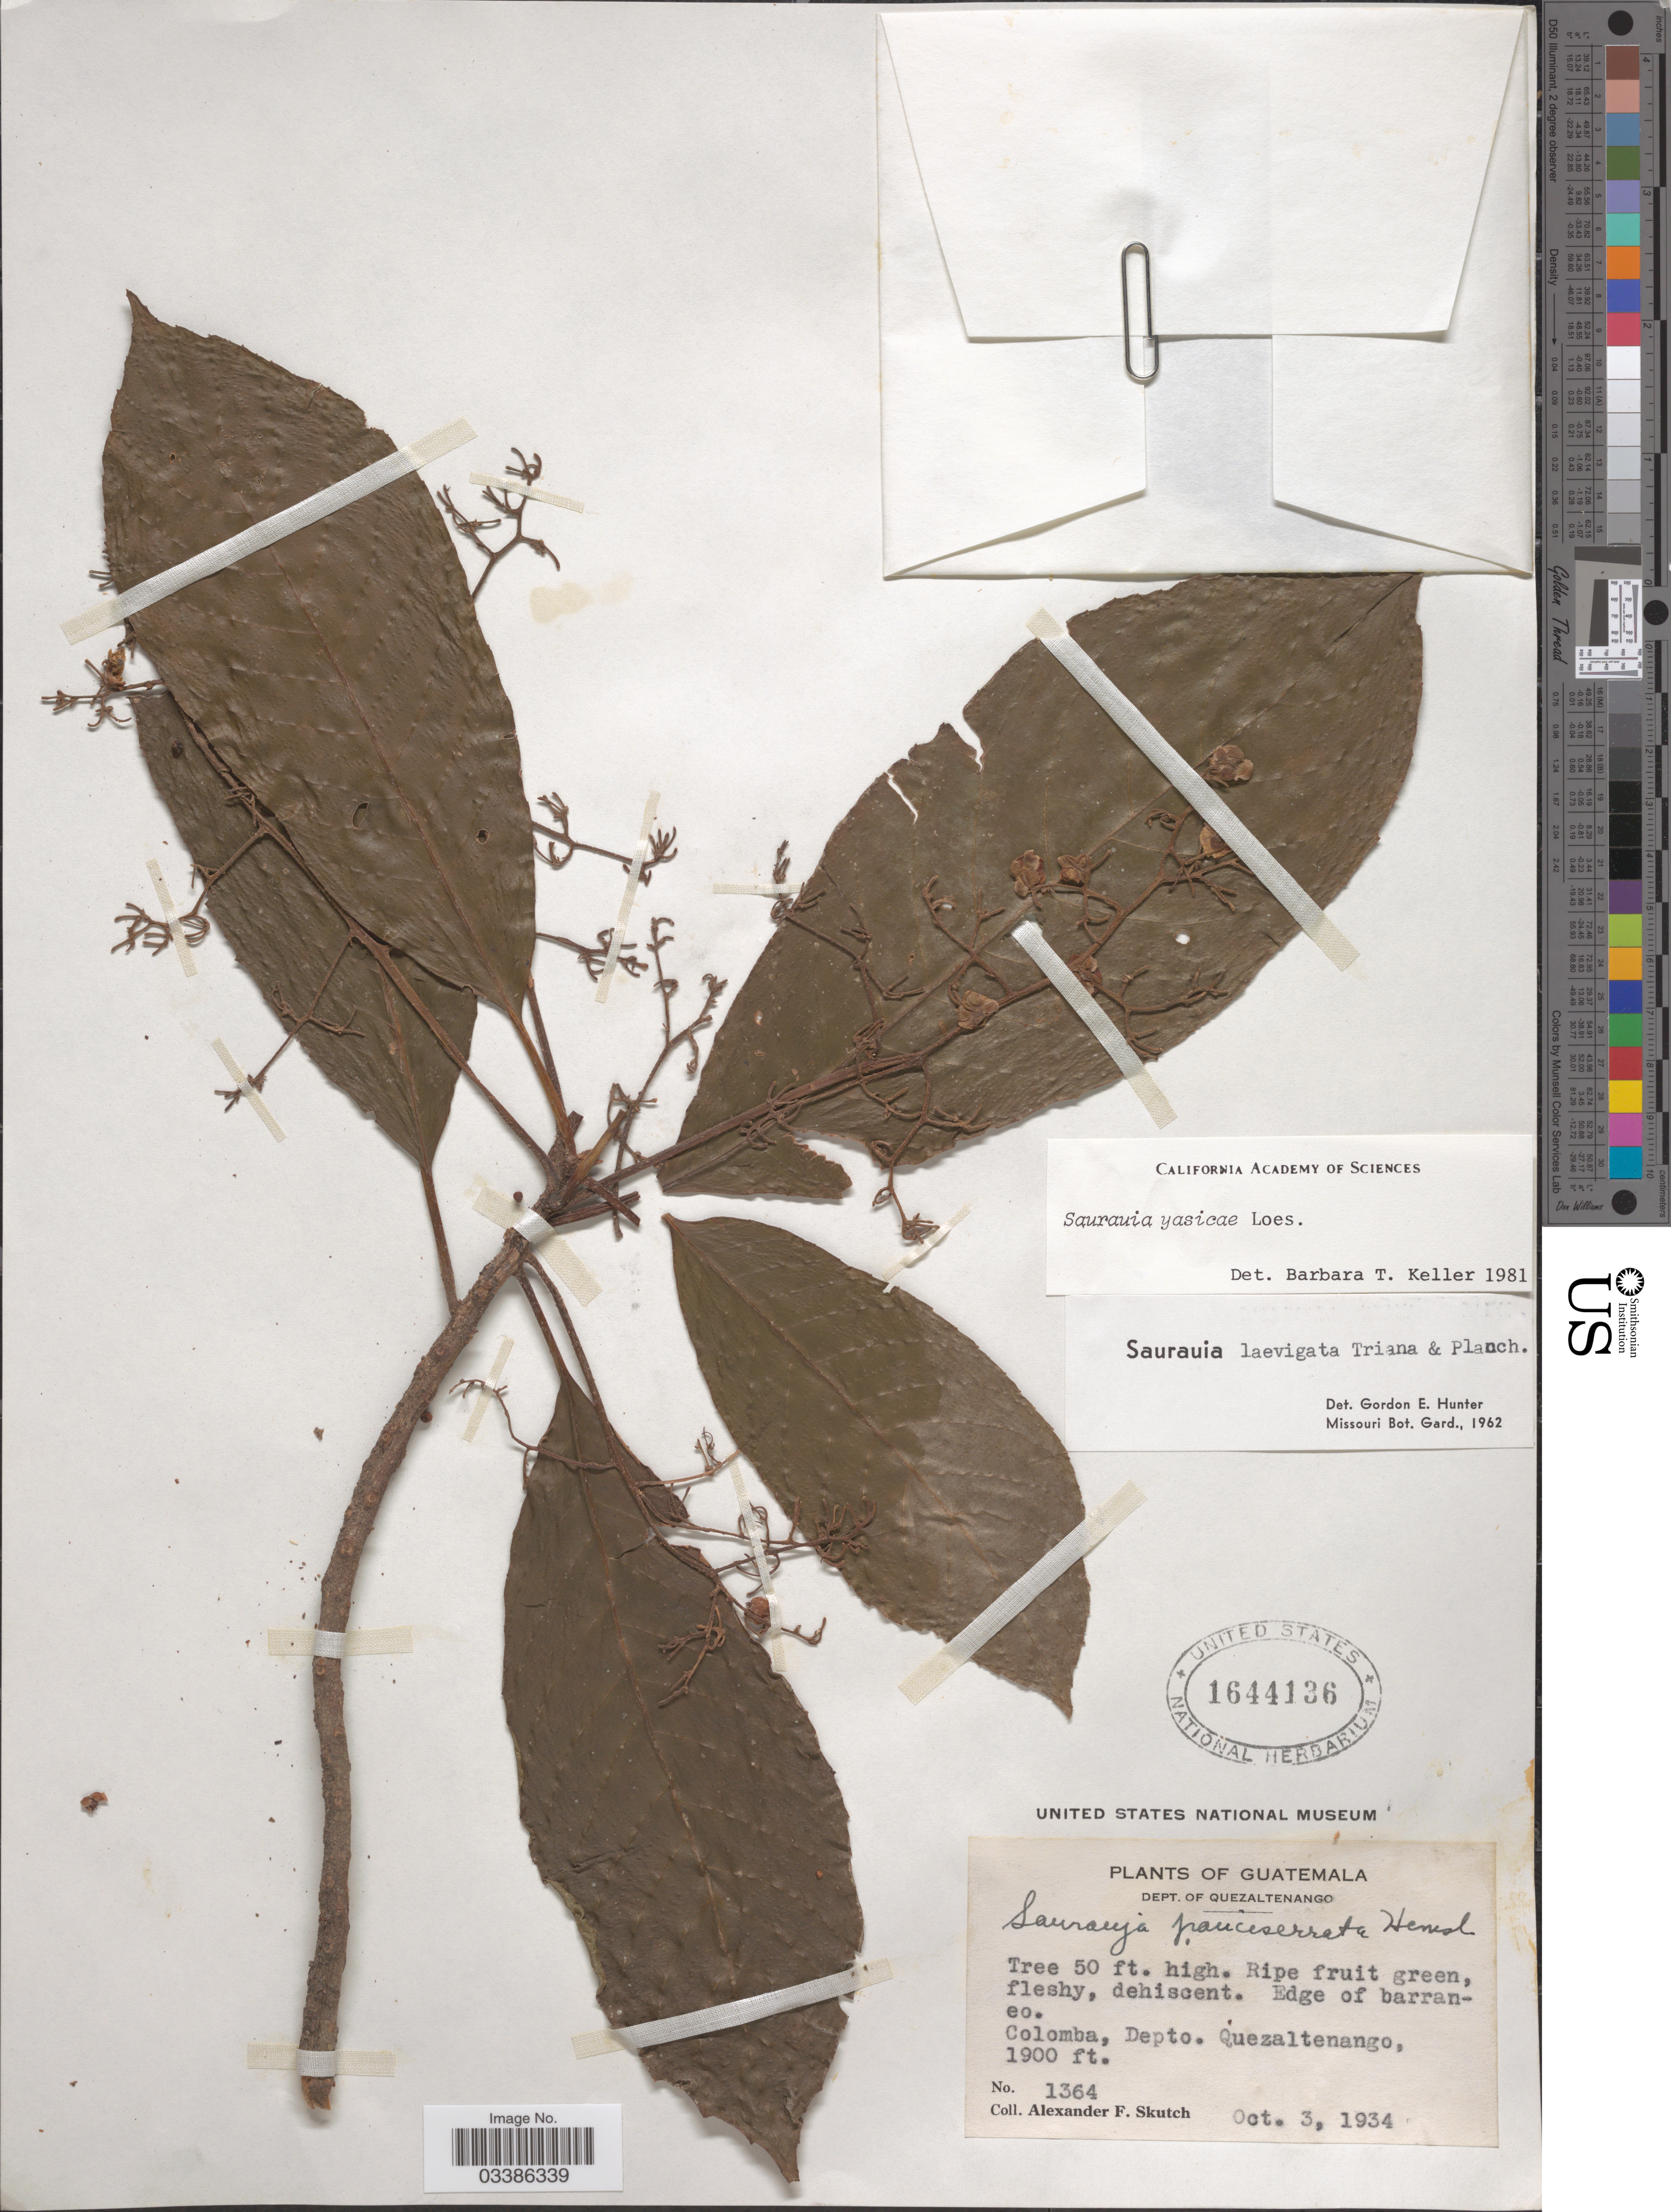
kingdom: Plantae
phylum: Tracheophyta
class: Magnoliopsida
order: Ericales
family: Actinidiaceae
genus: Saurauia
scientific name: Saurauia yasicae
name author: Loes.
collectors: A. F. Skutch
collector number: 1364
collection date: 1934-10-03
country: Guatemala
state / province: Quetzaltenango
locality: Dept. of Quezaltenango. Edge of barraneo. Colomba, Depto. Quezaltenango.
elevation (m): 579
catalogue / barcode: US 1644136